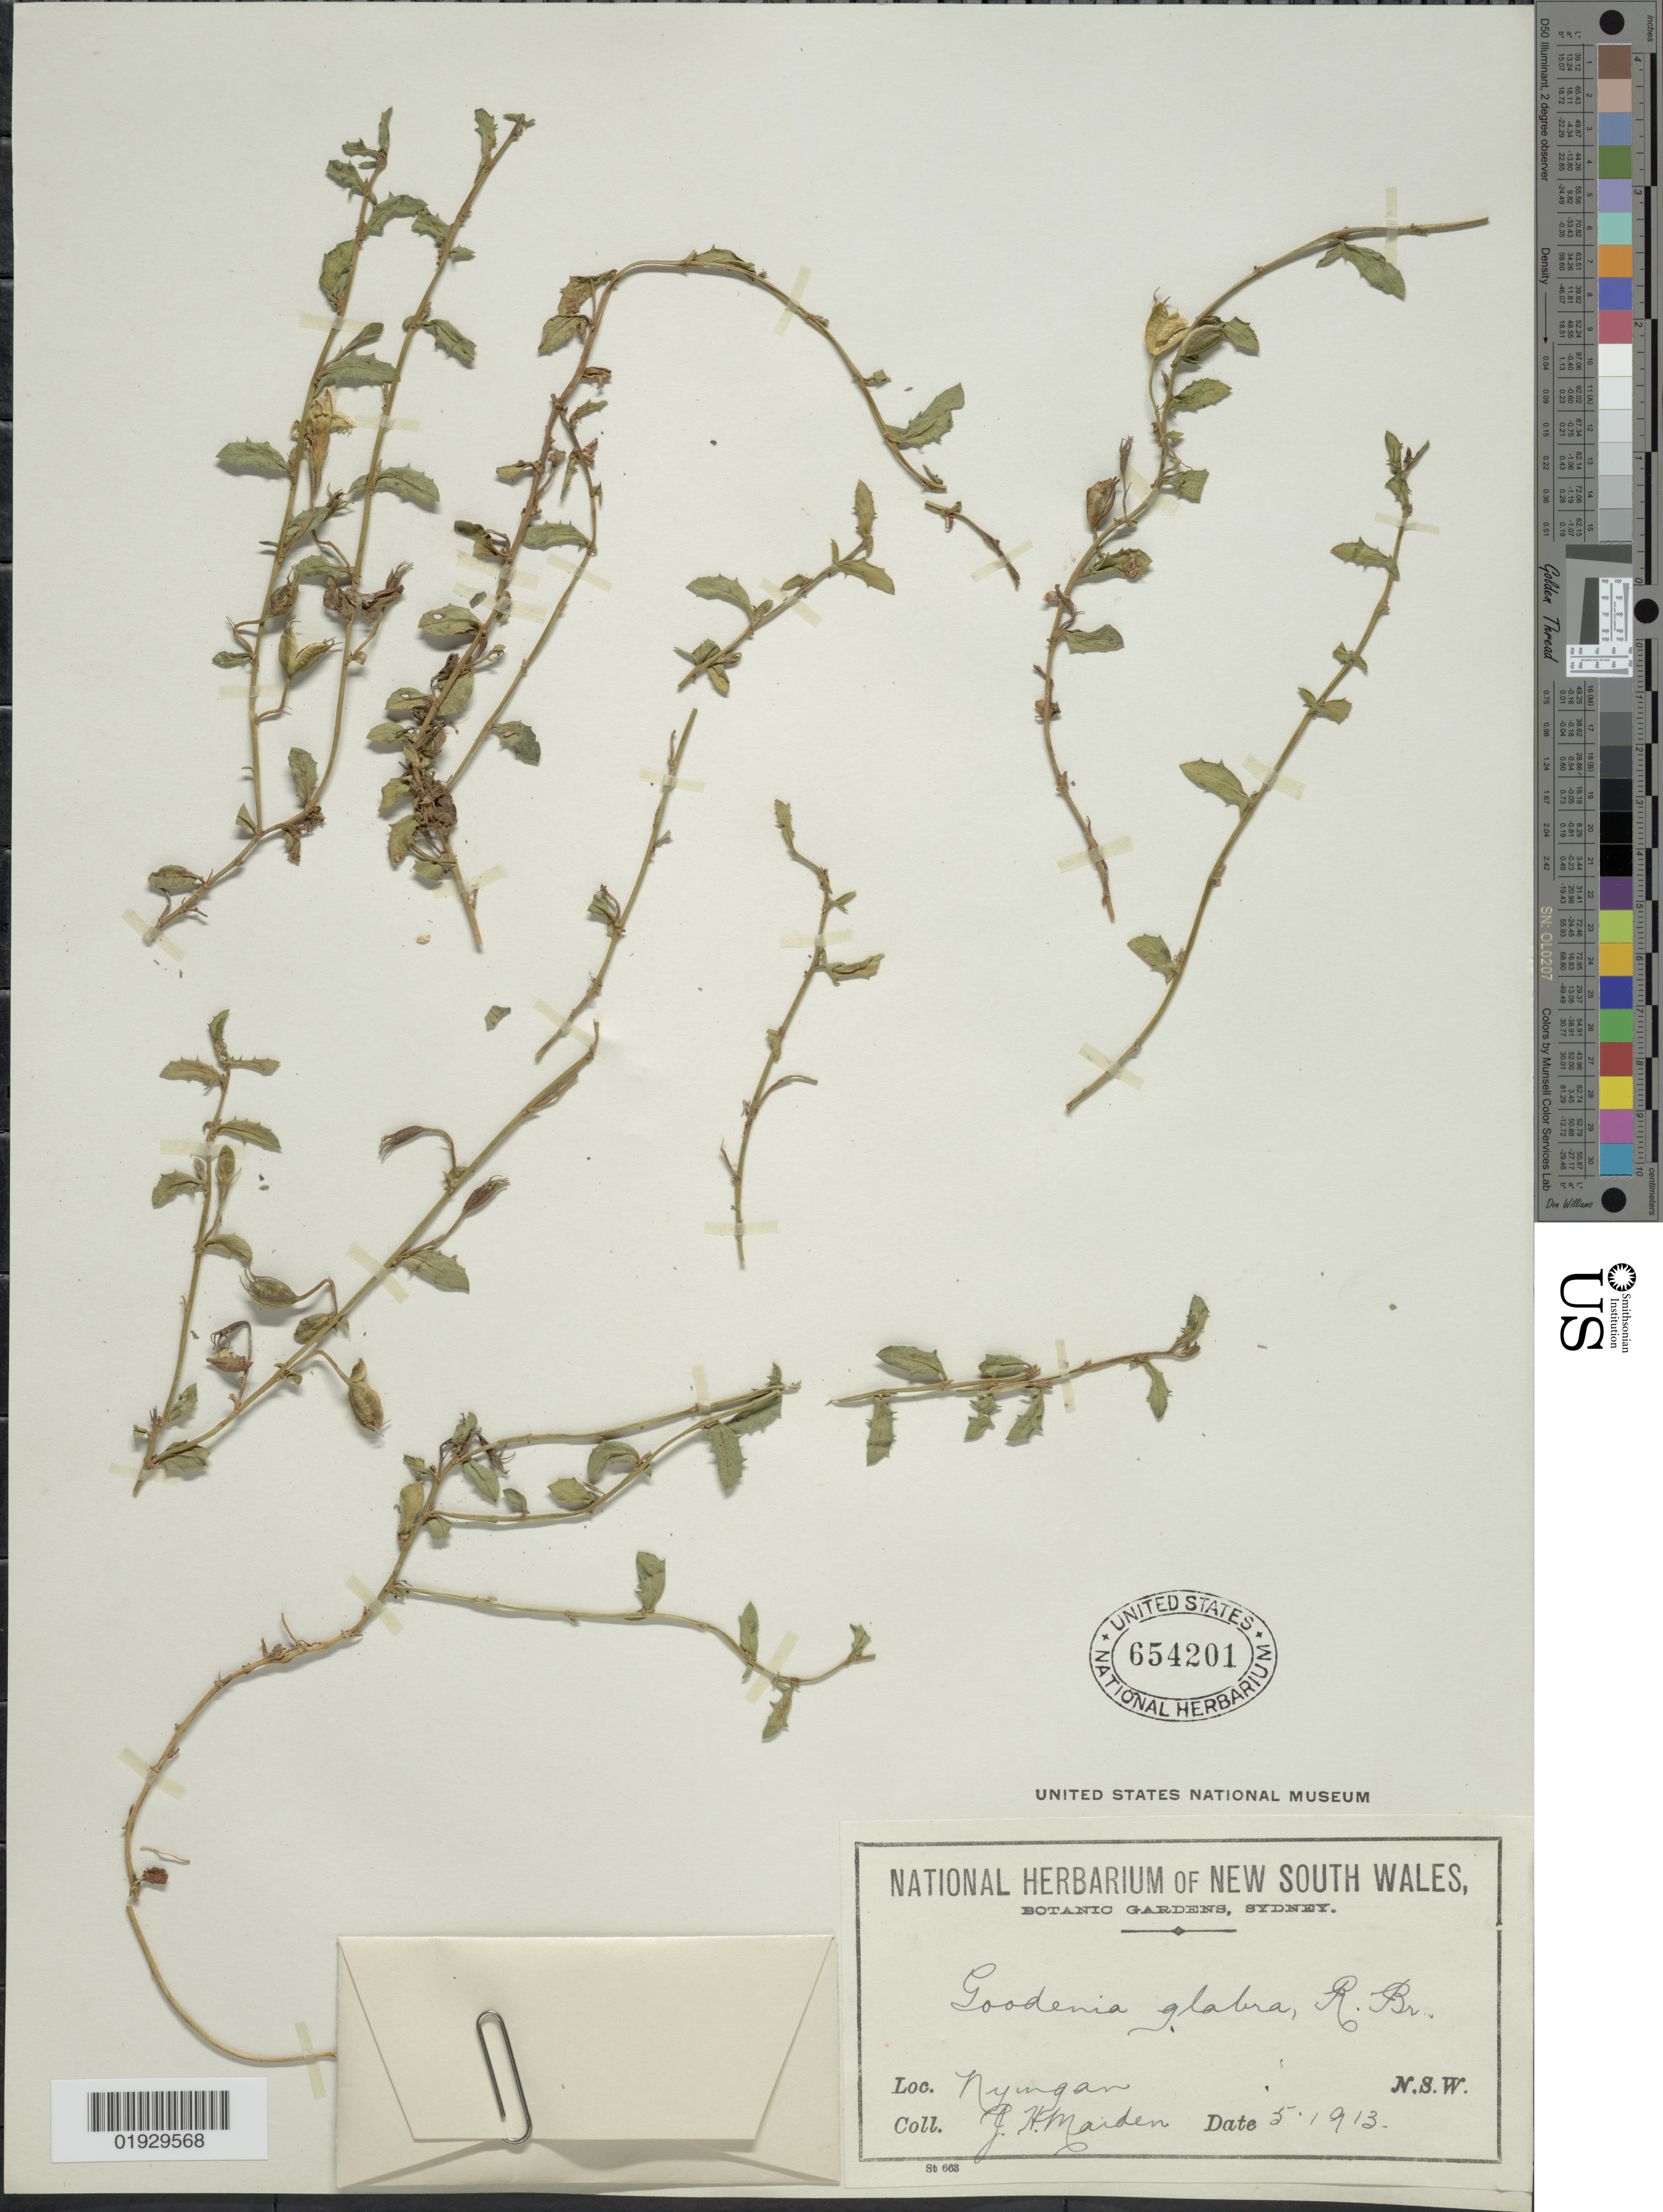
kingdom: Plantae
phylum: Tracheophyta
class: Magnoliopsida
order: Asterales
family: Goodeniaceae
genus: Goodenia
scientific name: Goodenia glabra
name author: R. Br.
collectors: J. Maiden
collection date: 1913-05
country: Australia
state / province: New South Wales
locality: Nyngan, N.S.W.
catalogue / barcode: US 654201